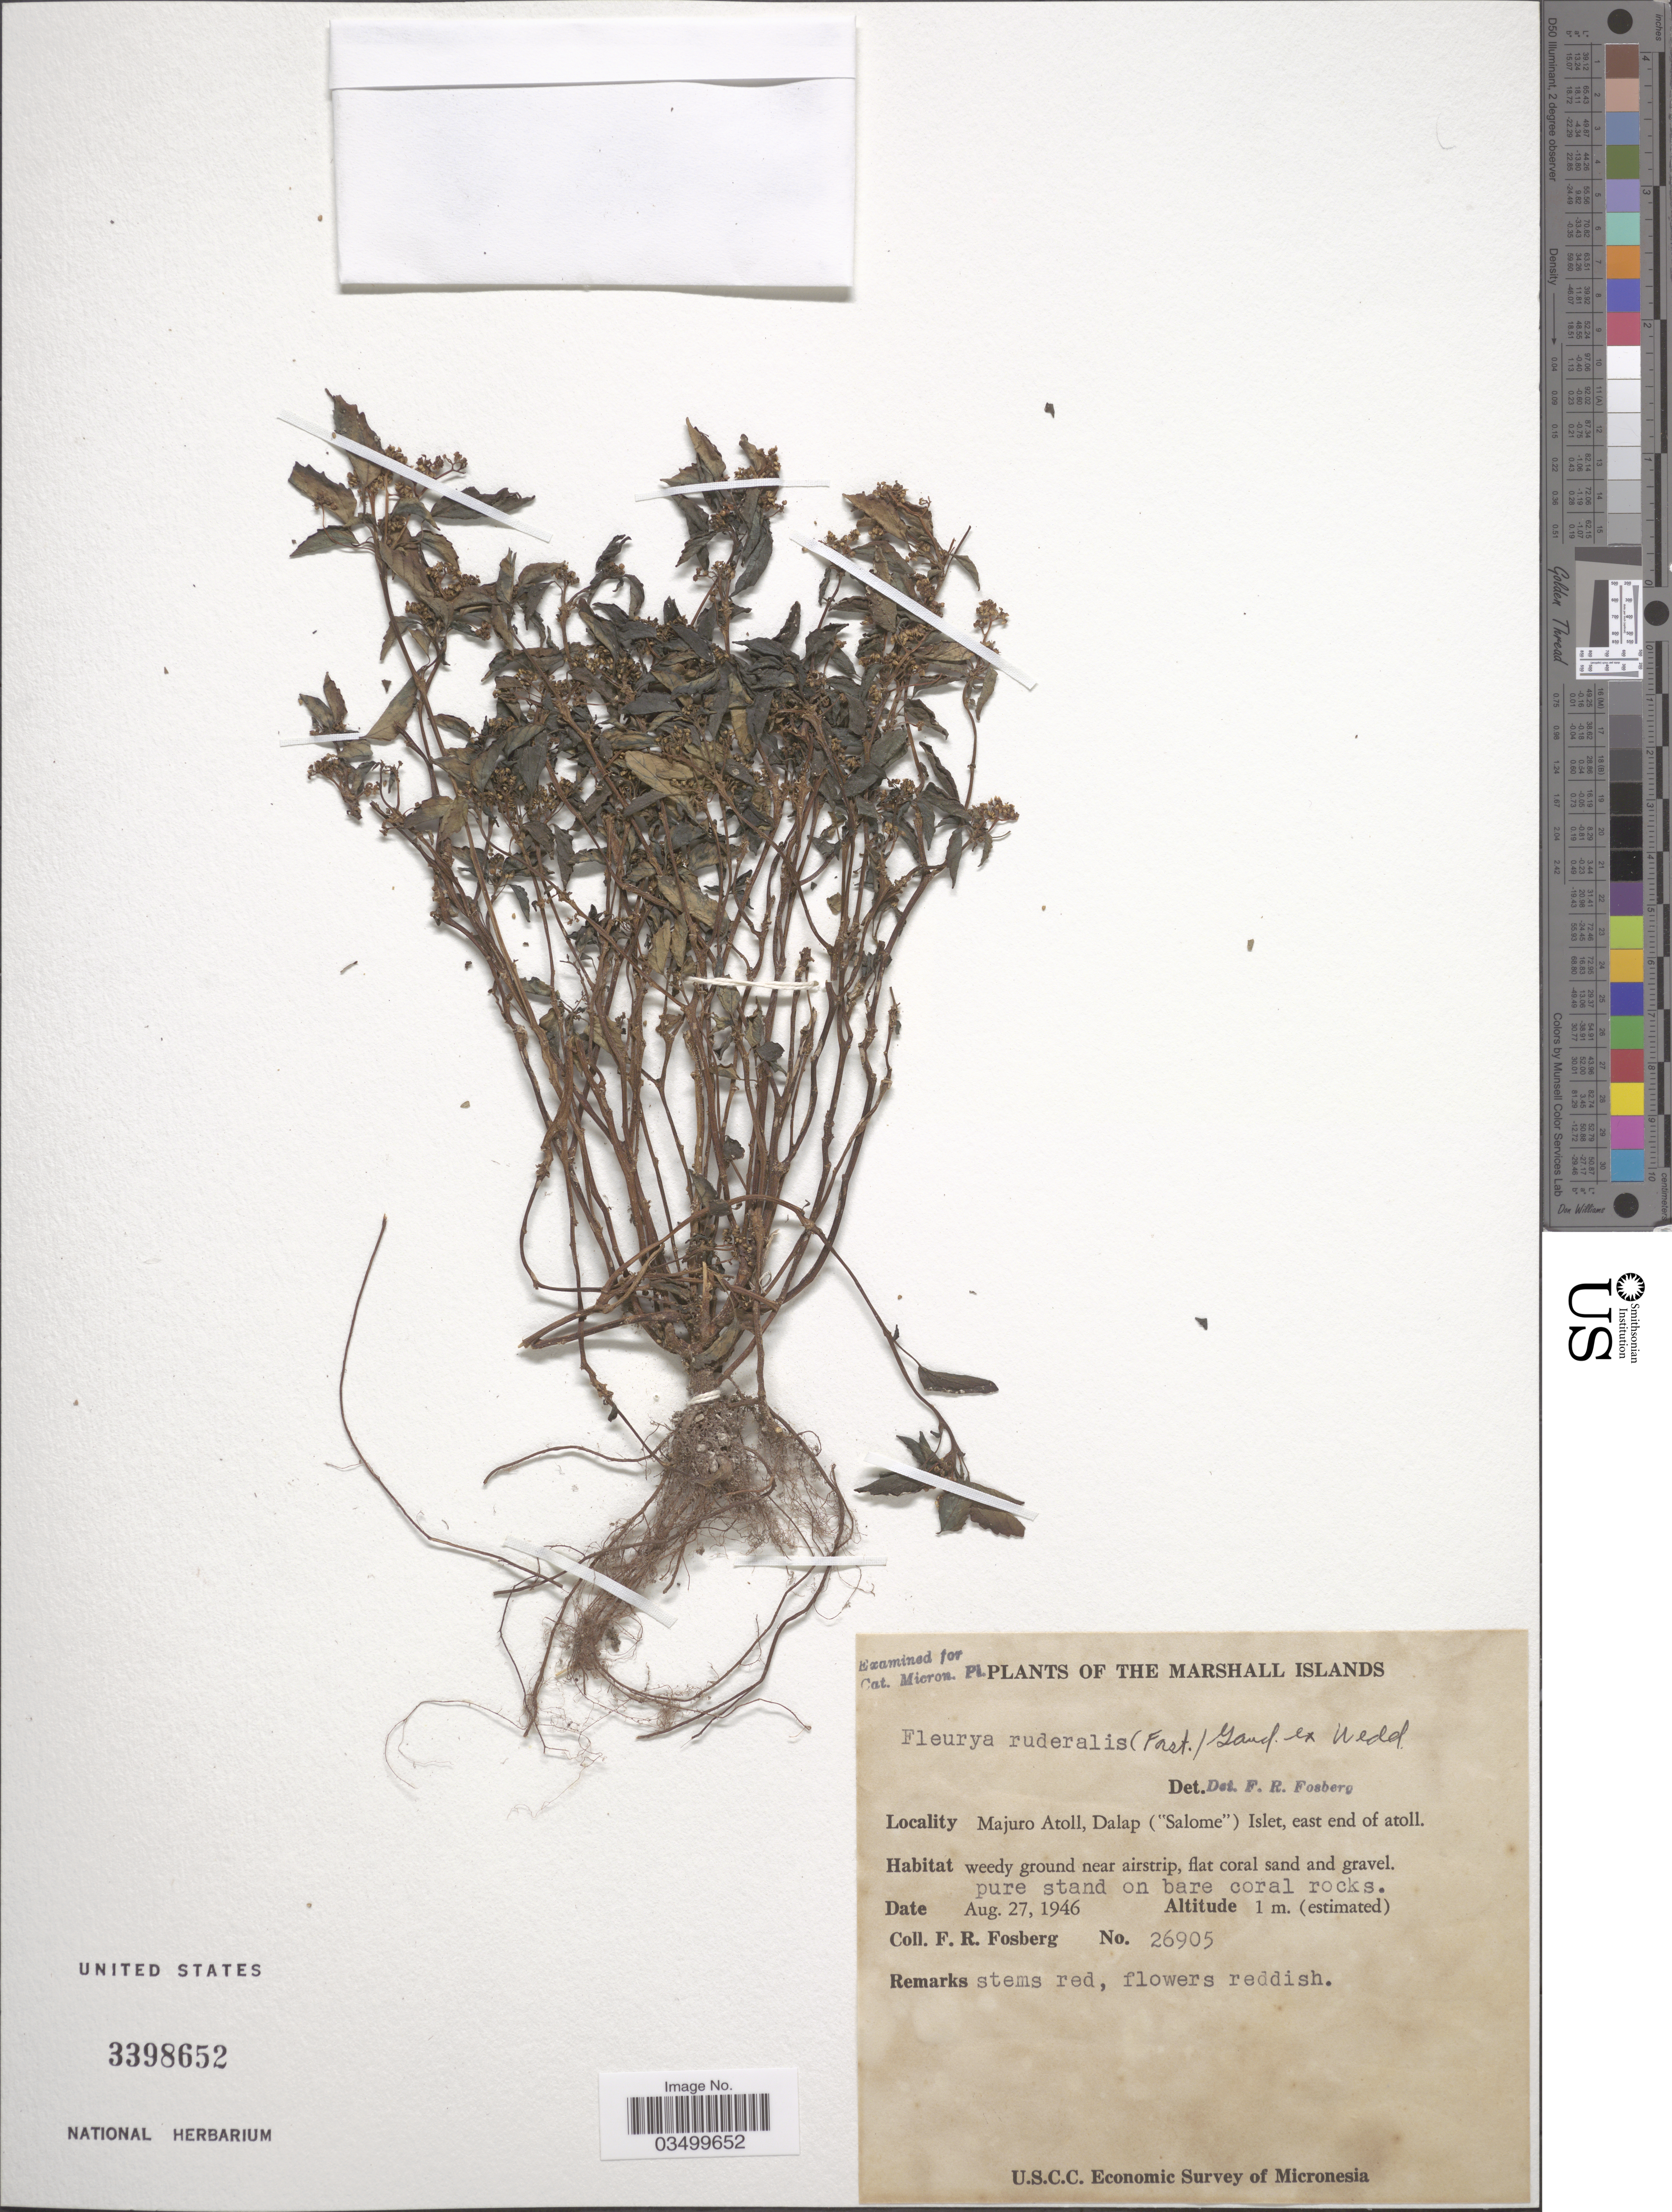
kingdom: Plantae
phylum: Tracheophyta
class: Magnoliopsida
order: Rosales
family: Urticaceae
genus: Laportea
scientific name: Laportea ruderalis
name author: (G. Forst.) Chew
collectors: F. R. Fosberg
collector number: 26905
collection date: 1946-08-27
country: Marshall Islands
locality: Majuro Atoll, Dalap ('Salome') Islet, east end of atoll.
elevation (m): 1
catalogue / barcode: US 3398652